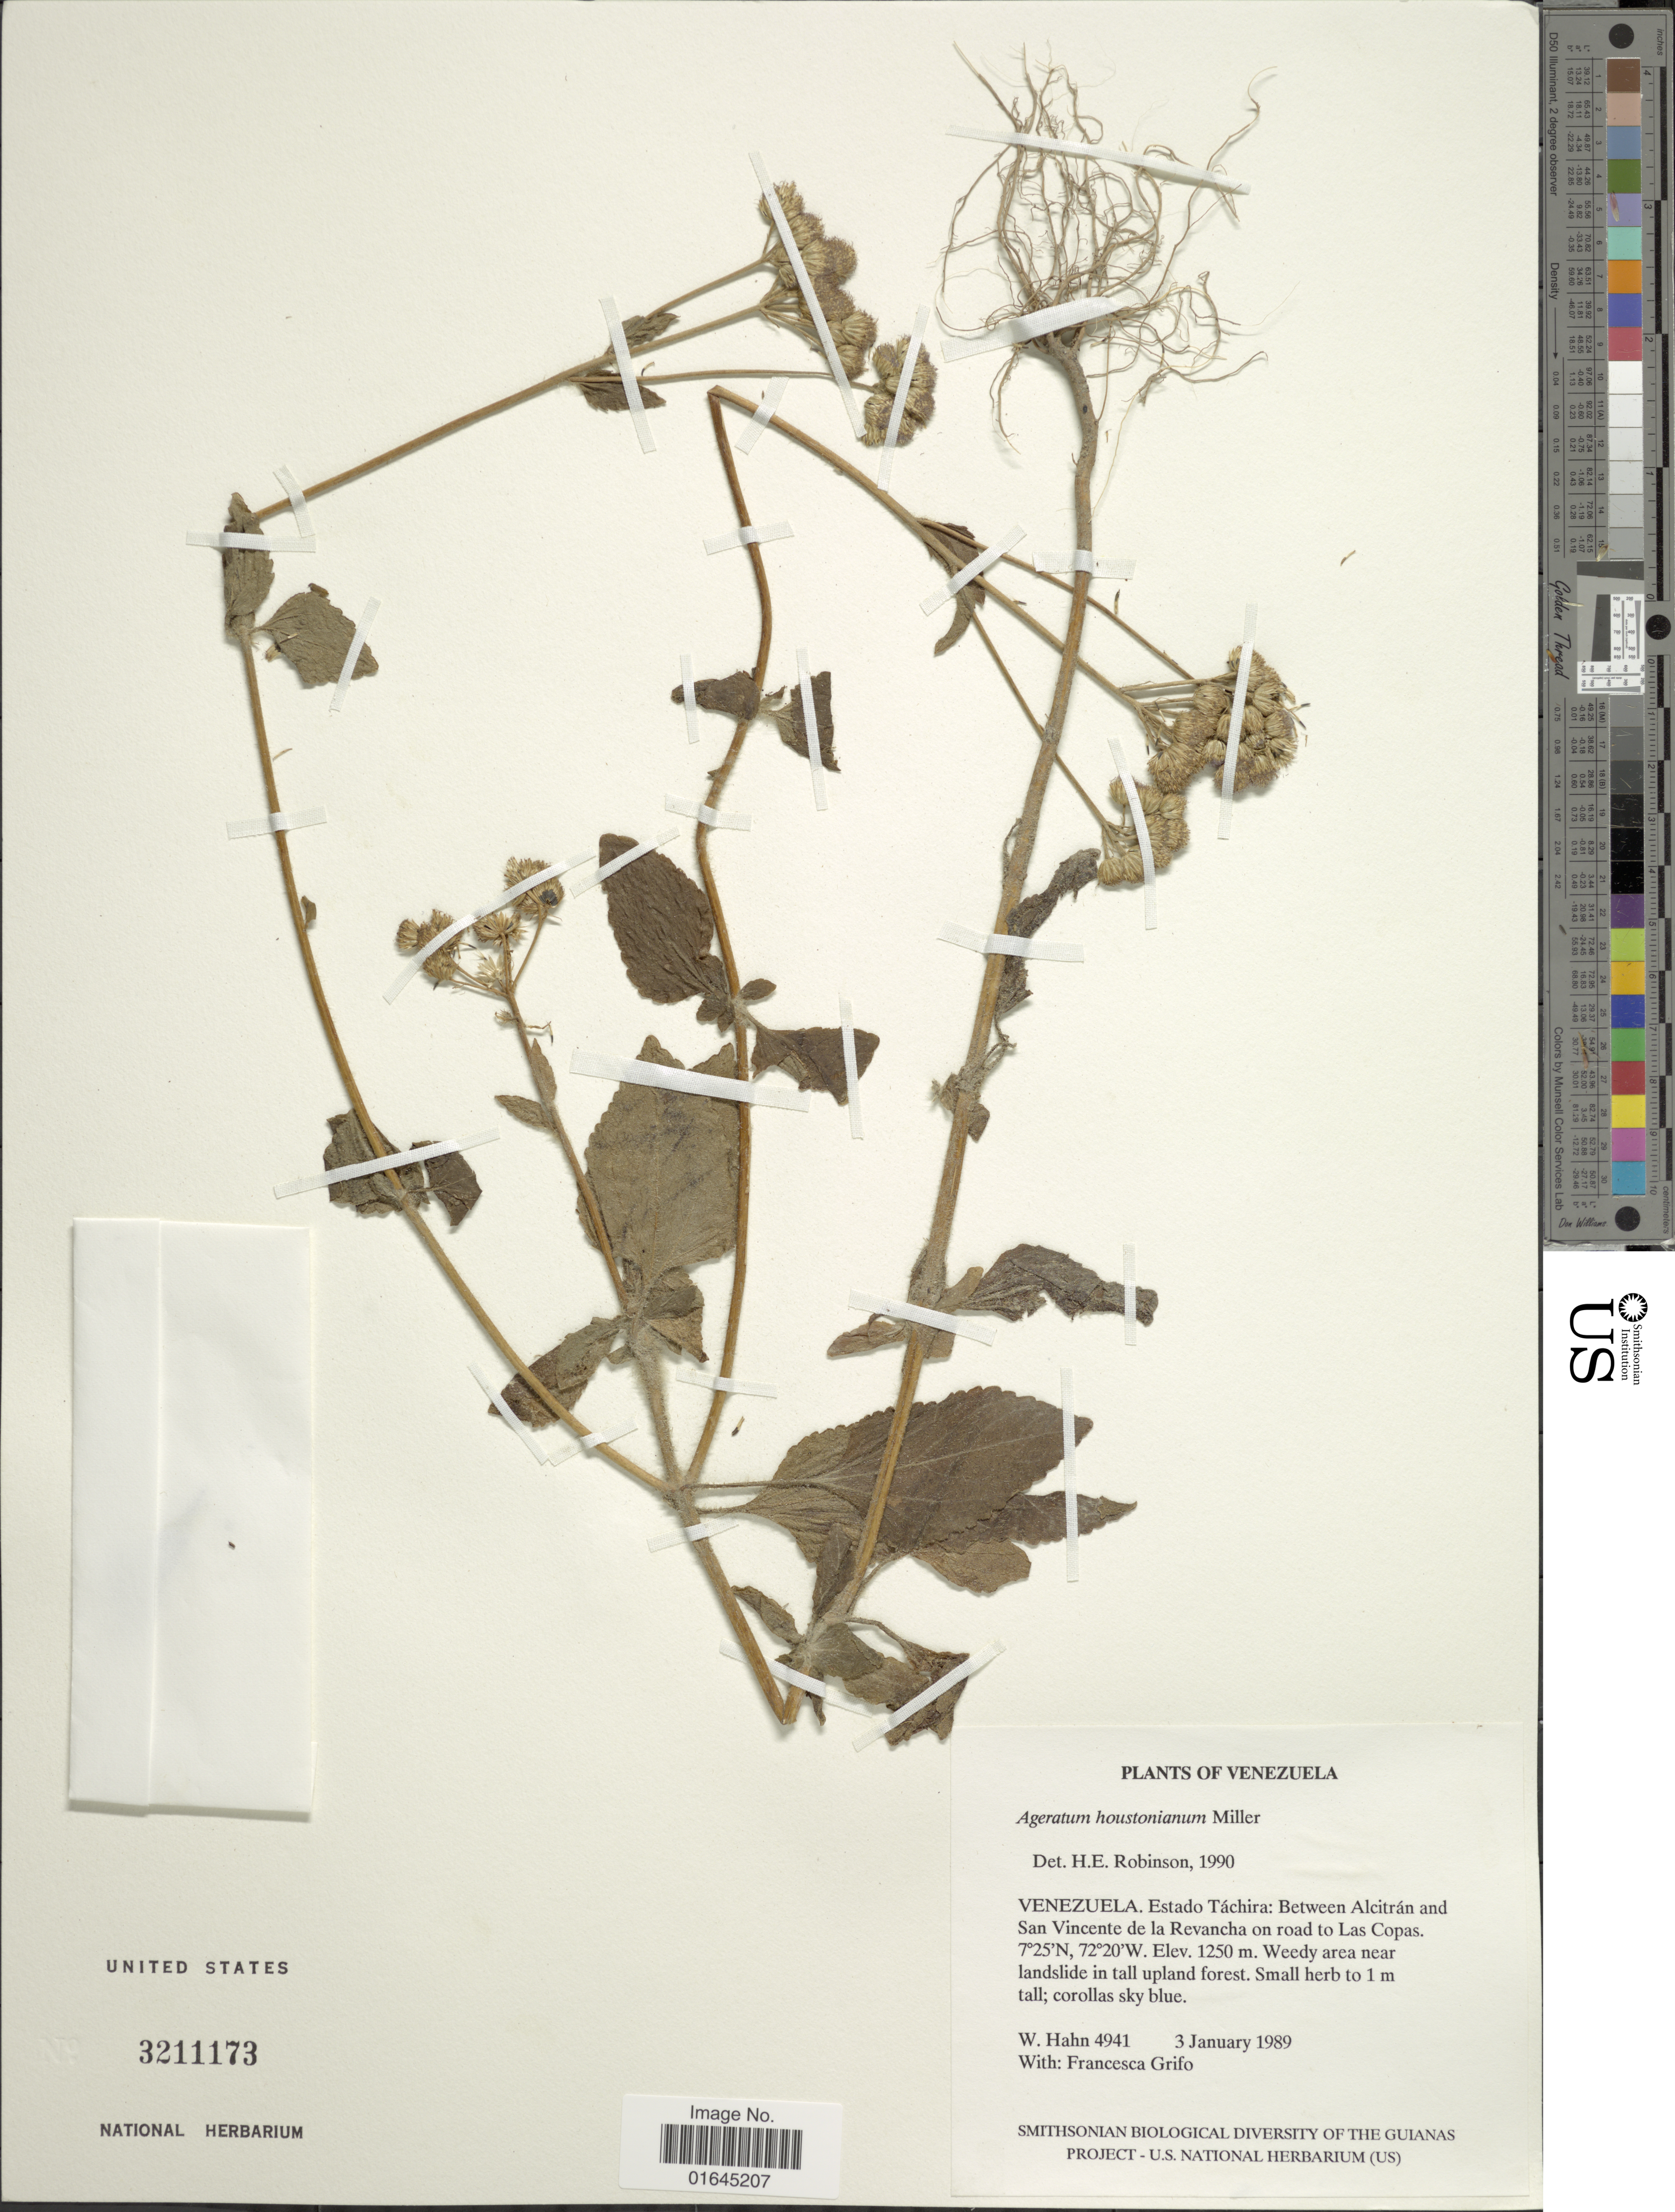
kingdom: Plantae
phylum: Tracheophyta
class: Magnoliopsida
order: Asterales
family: Asteraceae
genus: Ageratum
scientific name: Ageratum houstonianum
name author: Mill.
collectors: W. Hahn & F. Grifo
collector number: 4941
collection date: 1989-01-03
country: Venezuela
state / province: Tachira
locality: Between Alcitrán and San Vincente de la Revancha on road to Las Copas.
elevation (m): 1250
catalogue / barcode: US 3211173